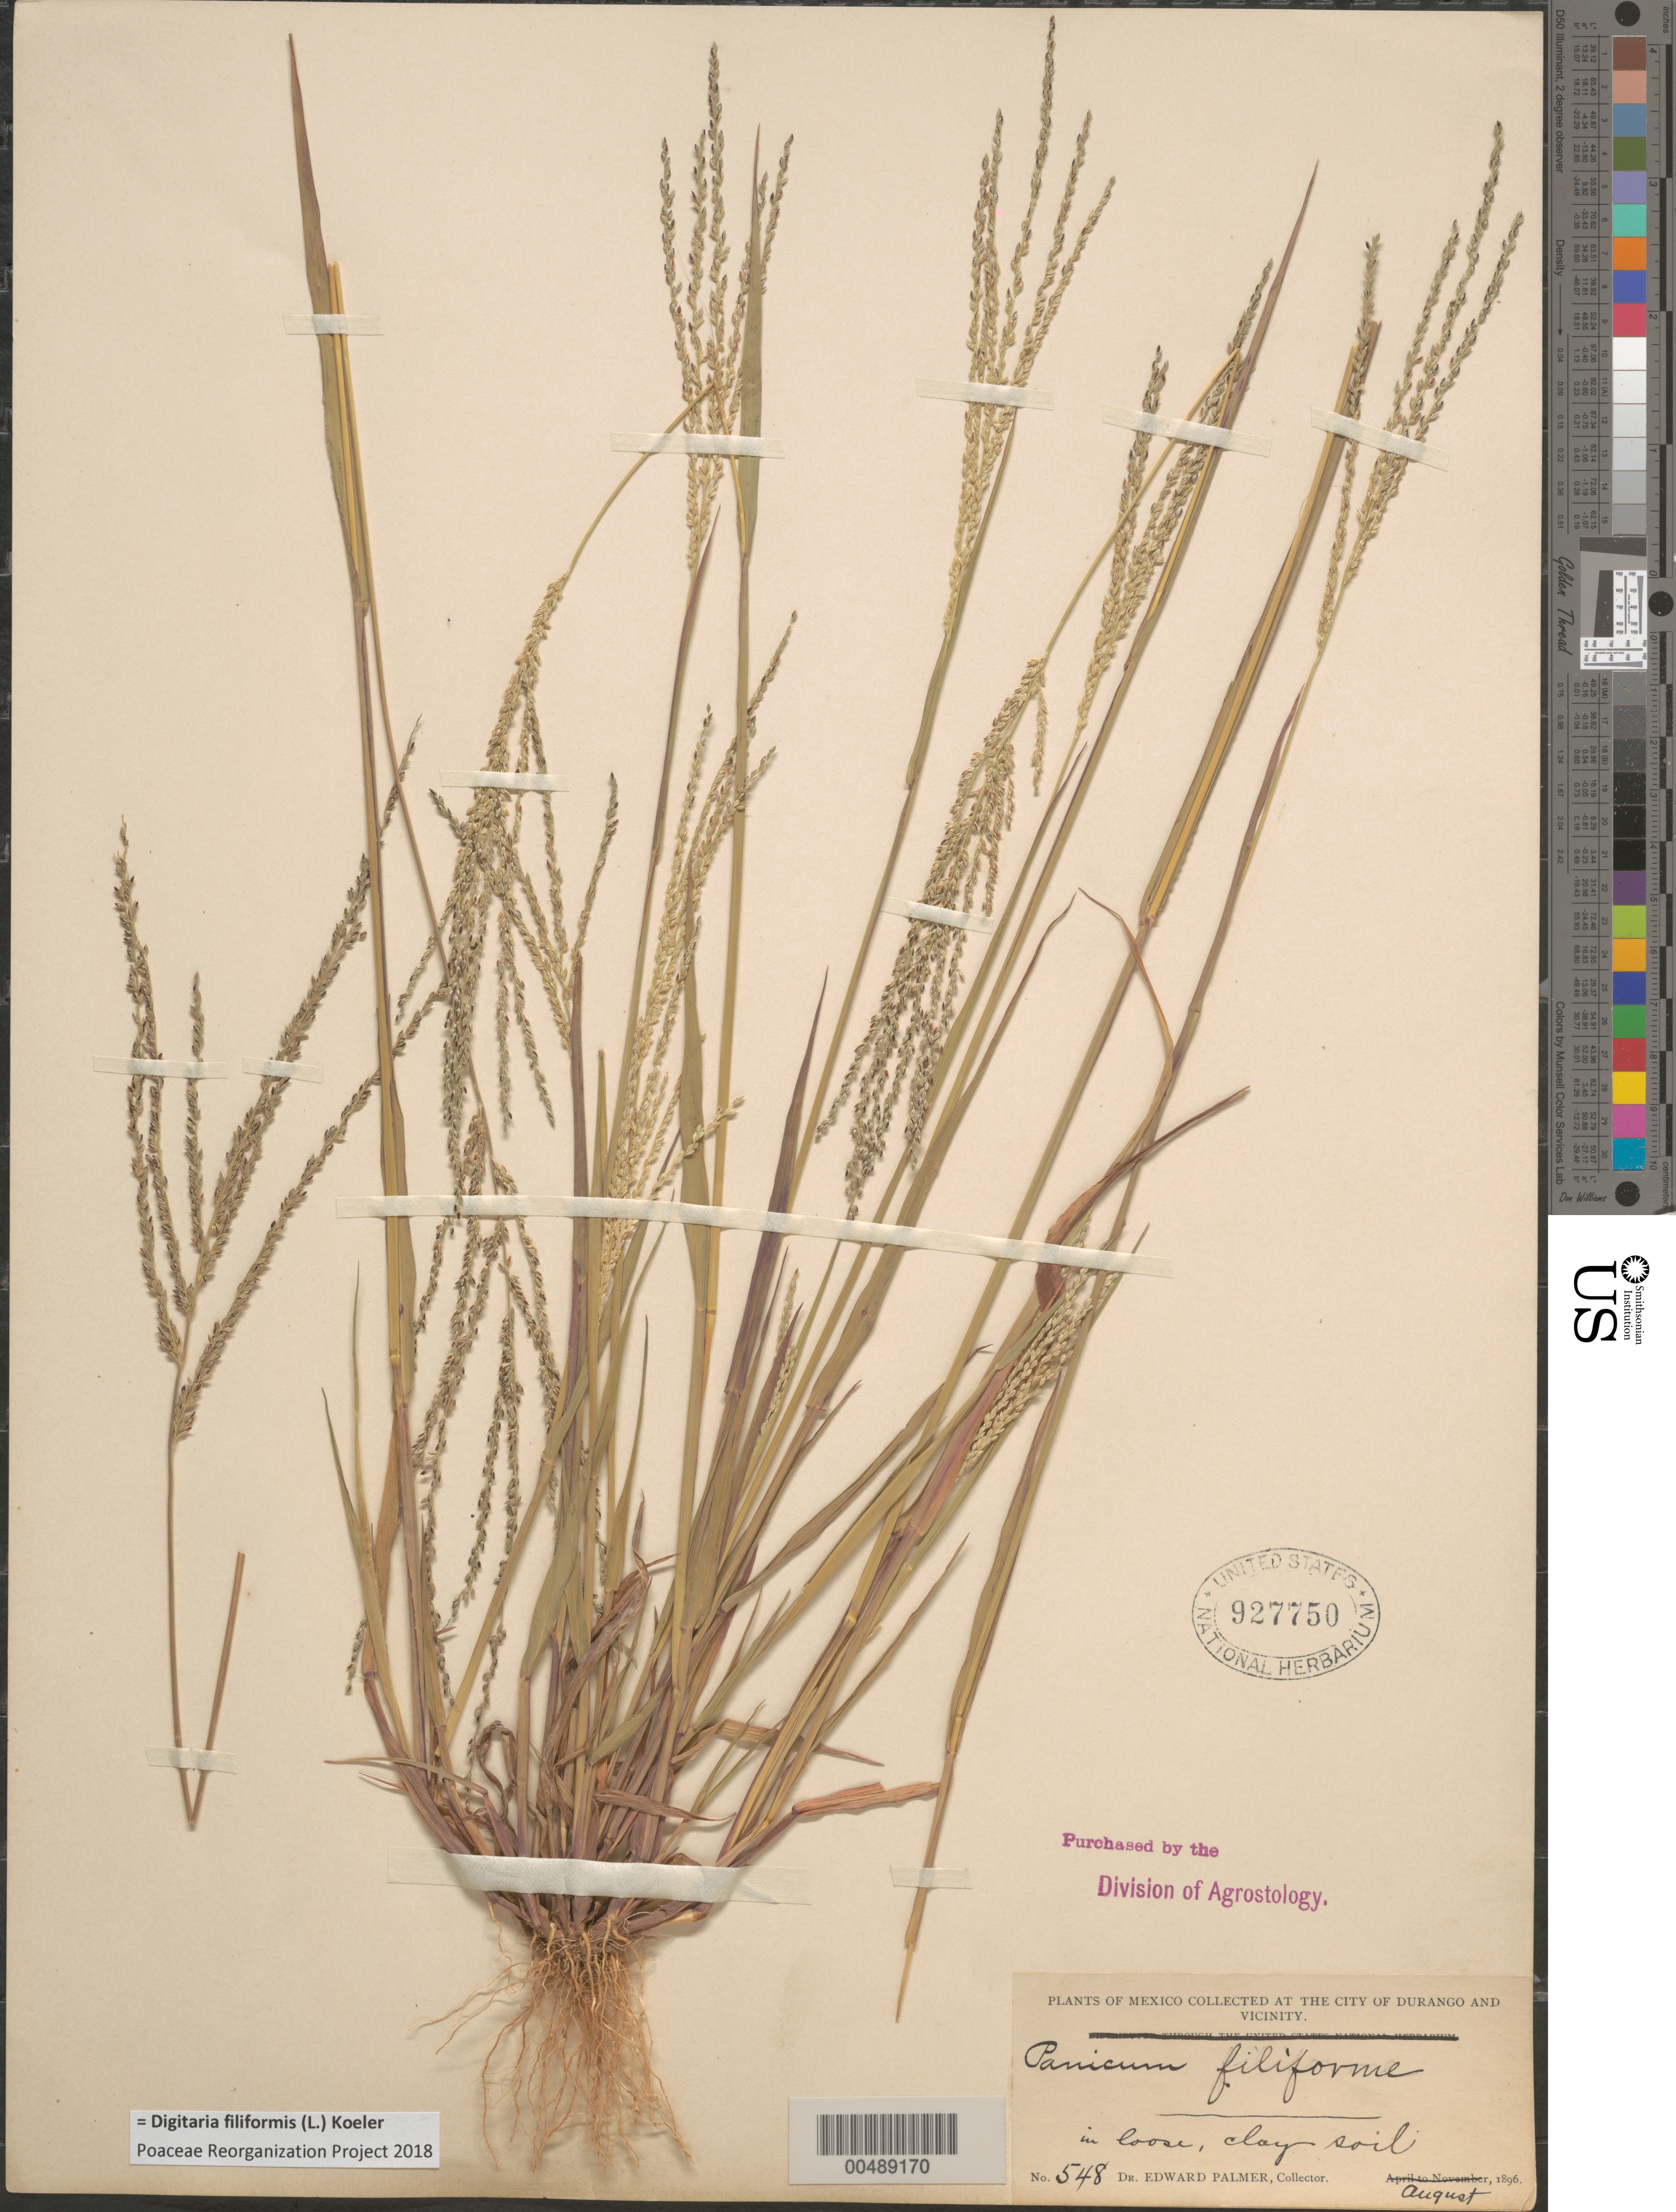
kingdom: Plantae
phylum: Tracheophyta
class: Liliopsida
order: Poales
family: Poaceae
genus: Digitaria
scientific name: Digitaria filiformis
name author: (L.) Koeler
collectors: E. Palmer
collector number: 548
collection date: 1896-08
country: Mexico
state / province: Durango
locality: At the city of Durango and vicinity.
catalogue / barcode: US 927750